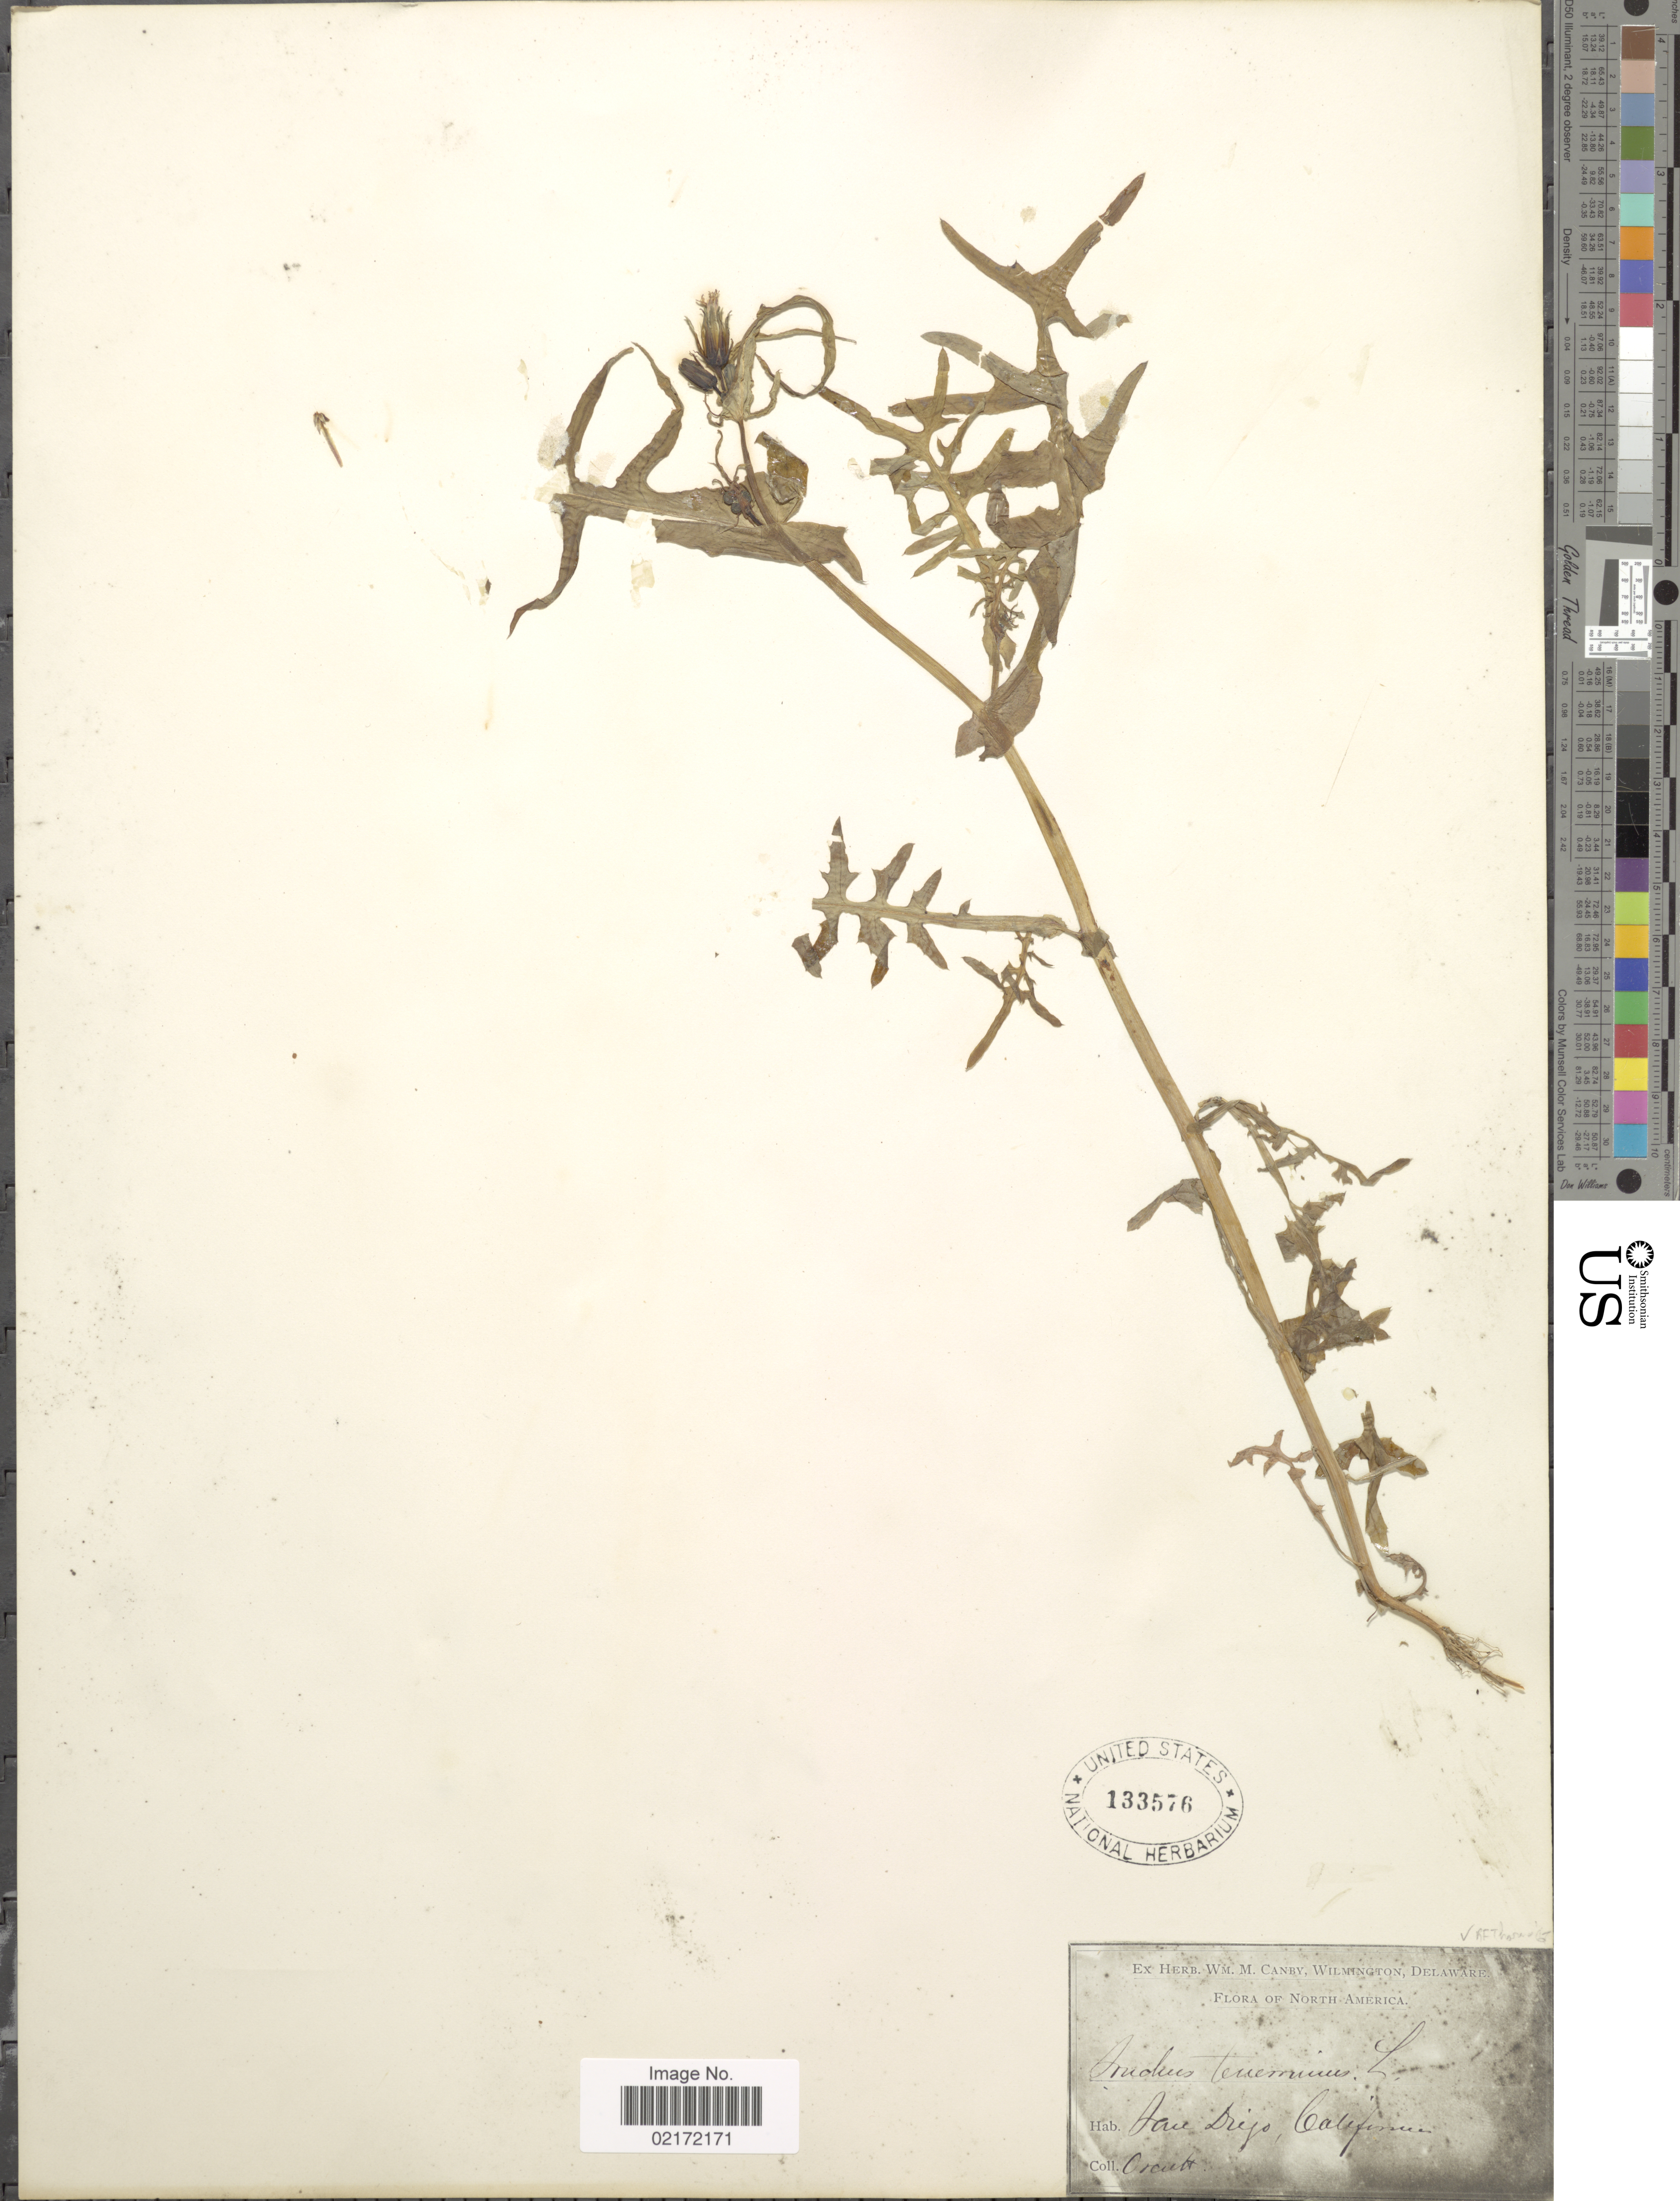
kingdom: Plantae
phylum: Tracheophyta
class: Magnoliopsida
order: Asterales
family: Asteraceae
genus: Sonchus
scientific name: Sonchus tenerrimus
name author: L.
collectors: -- Orcutt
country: United States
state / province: California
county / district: San Diego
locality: San Diego, California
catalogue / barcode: US 133576